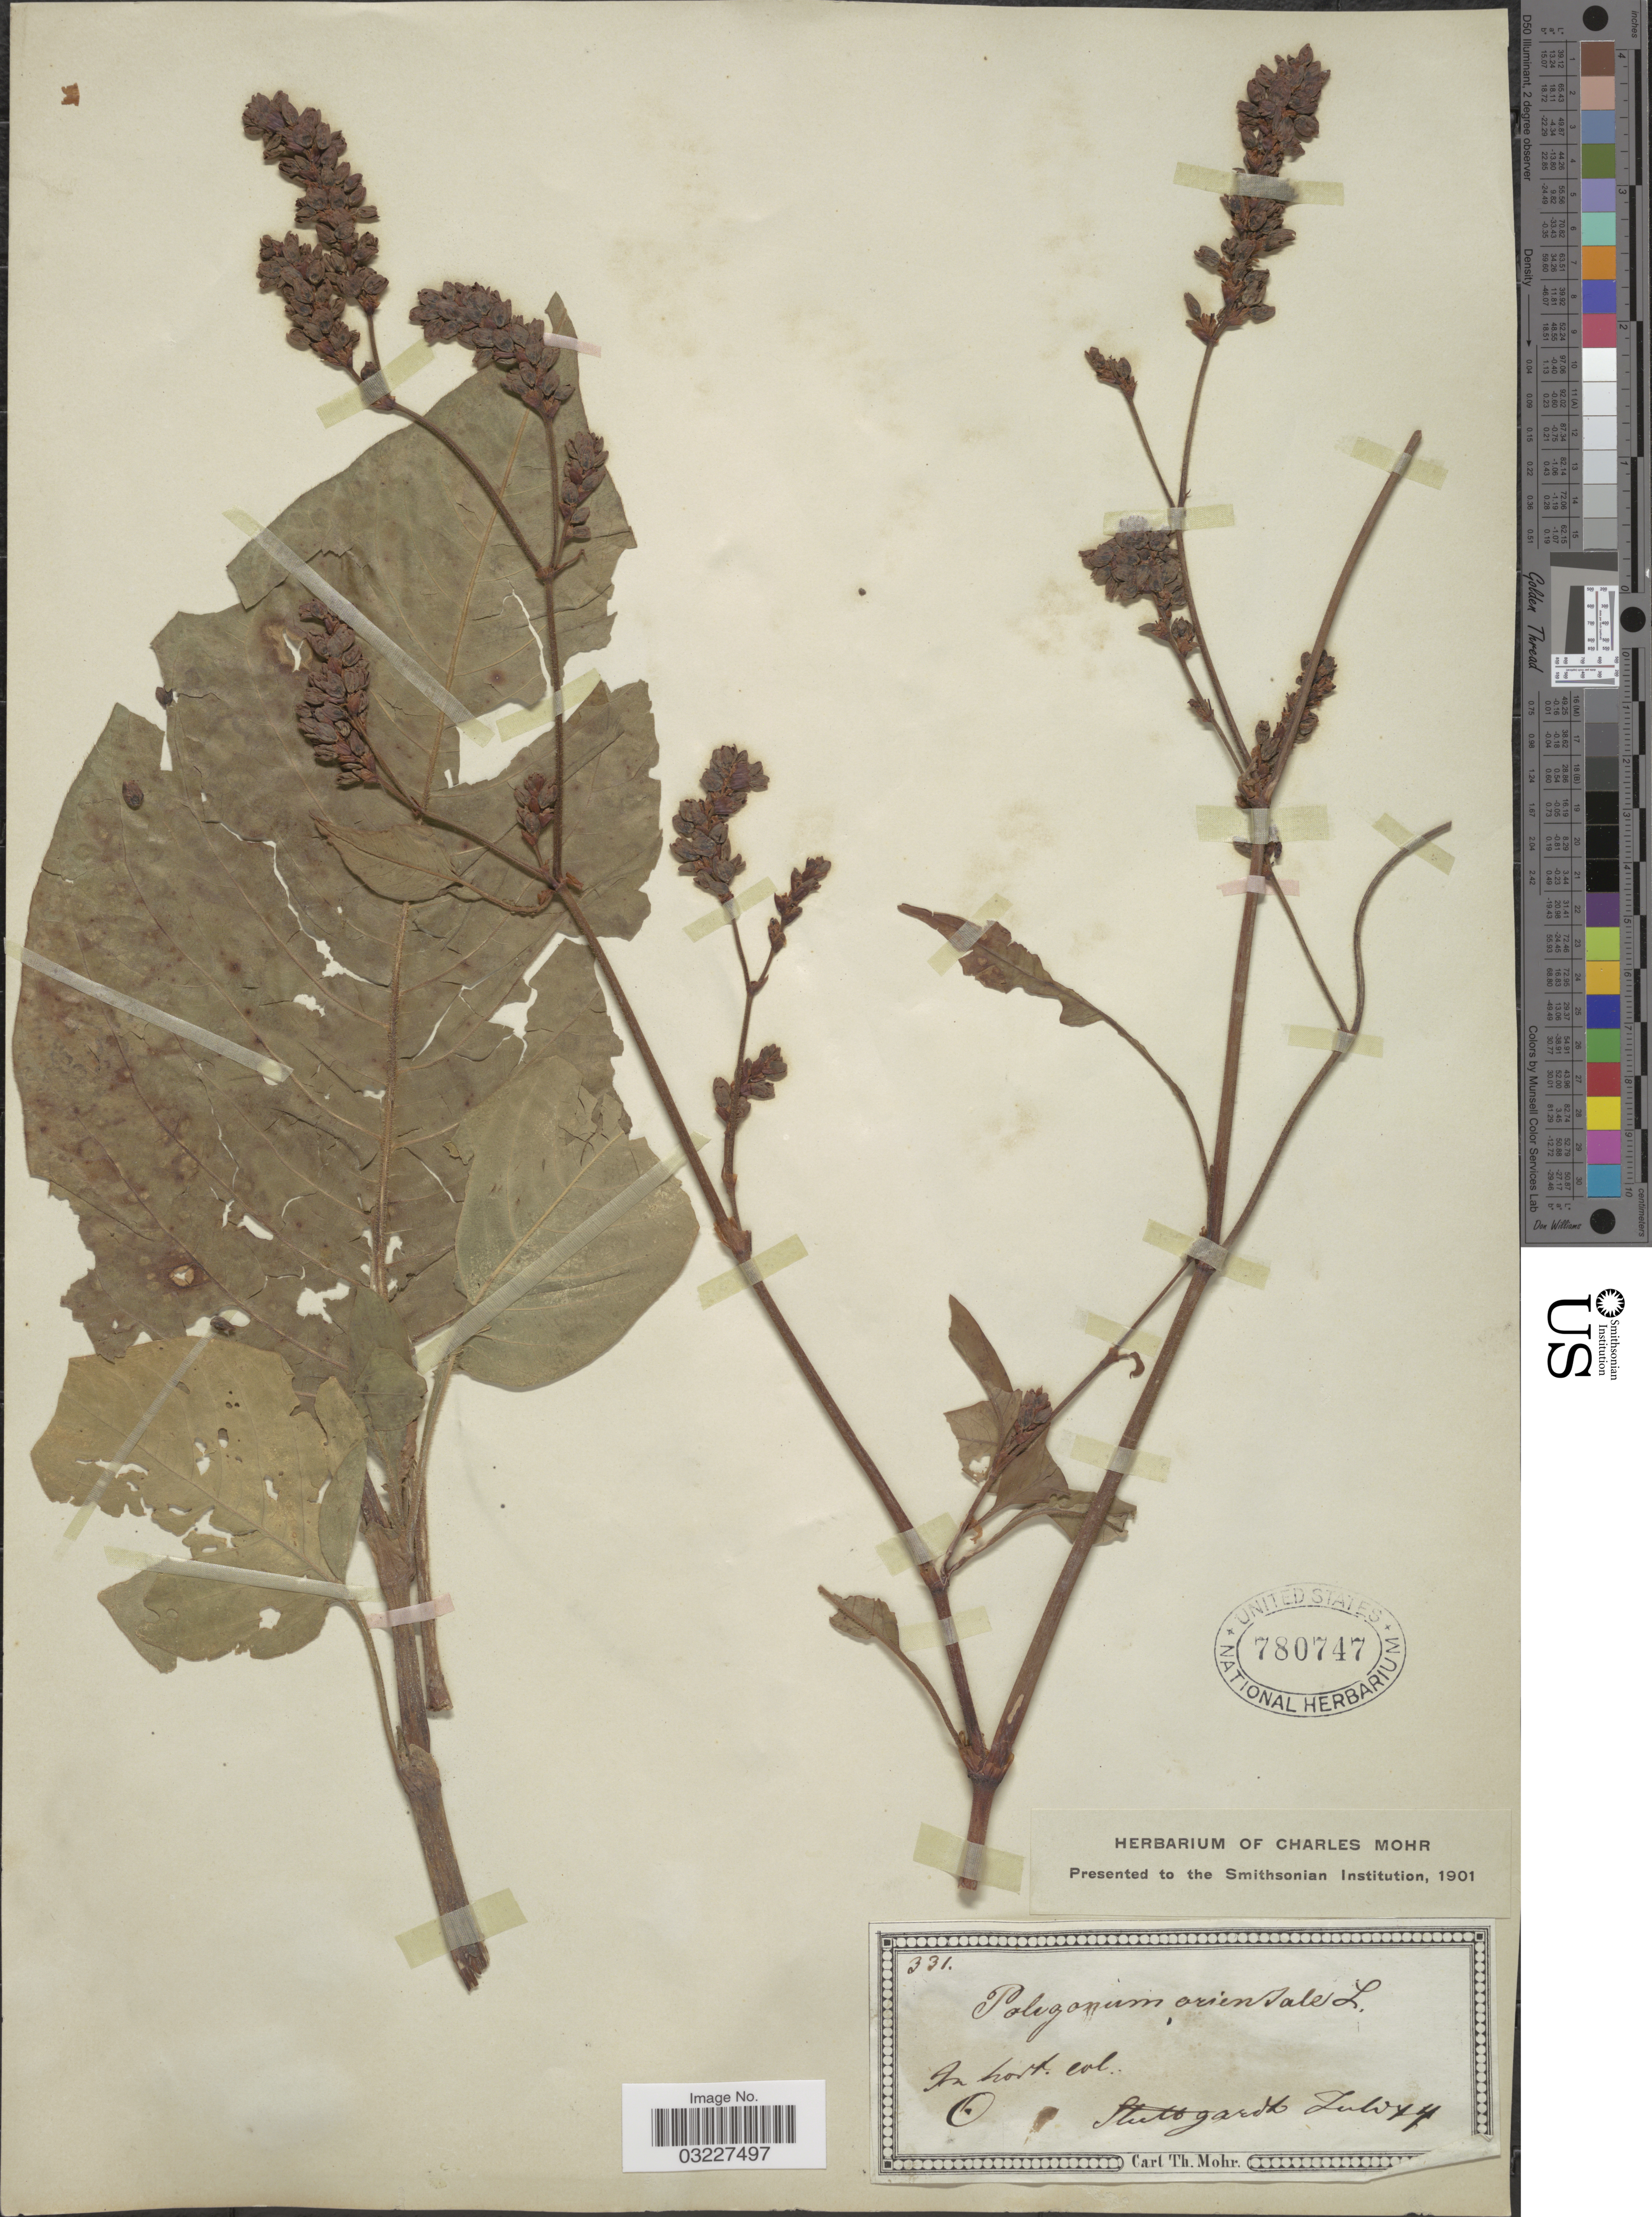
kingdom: Plantae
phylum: Tracheophyta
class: Magnoliopsida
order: Caryophyllales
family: Polygonaceae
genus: Polygonum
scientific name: Polygonum orientale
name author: L.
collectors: C. T. Mohr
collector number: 331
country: Germany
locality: In hort. stuttgardt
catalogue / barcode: US 780747